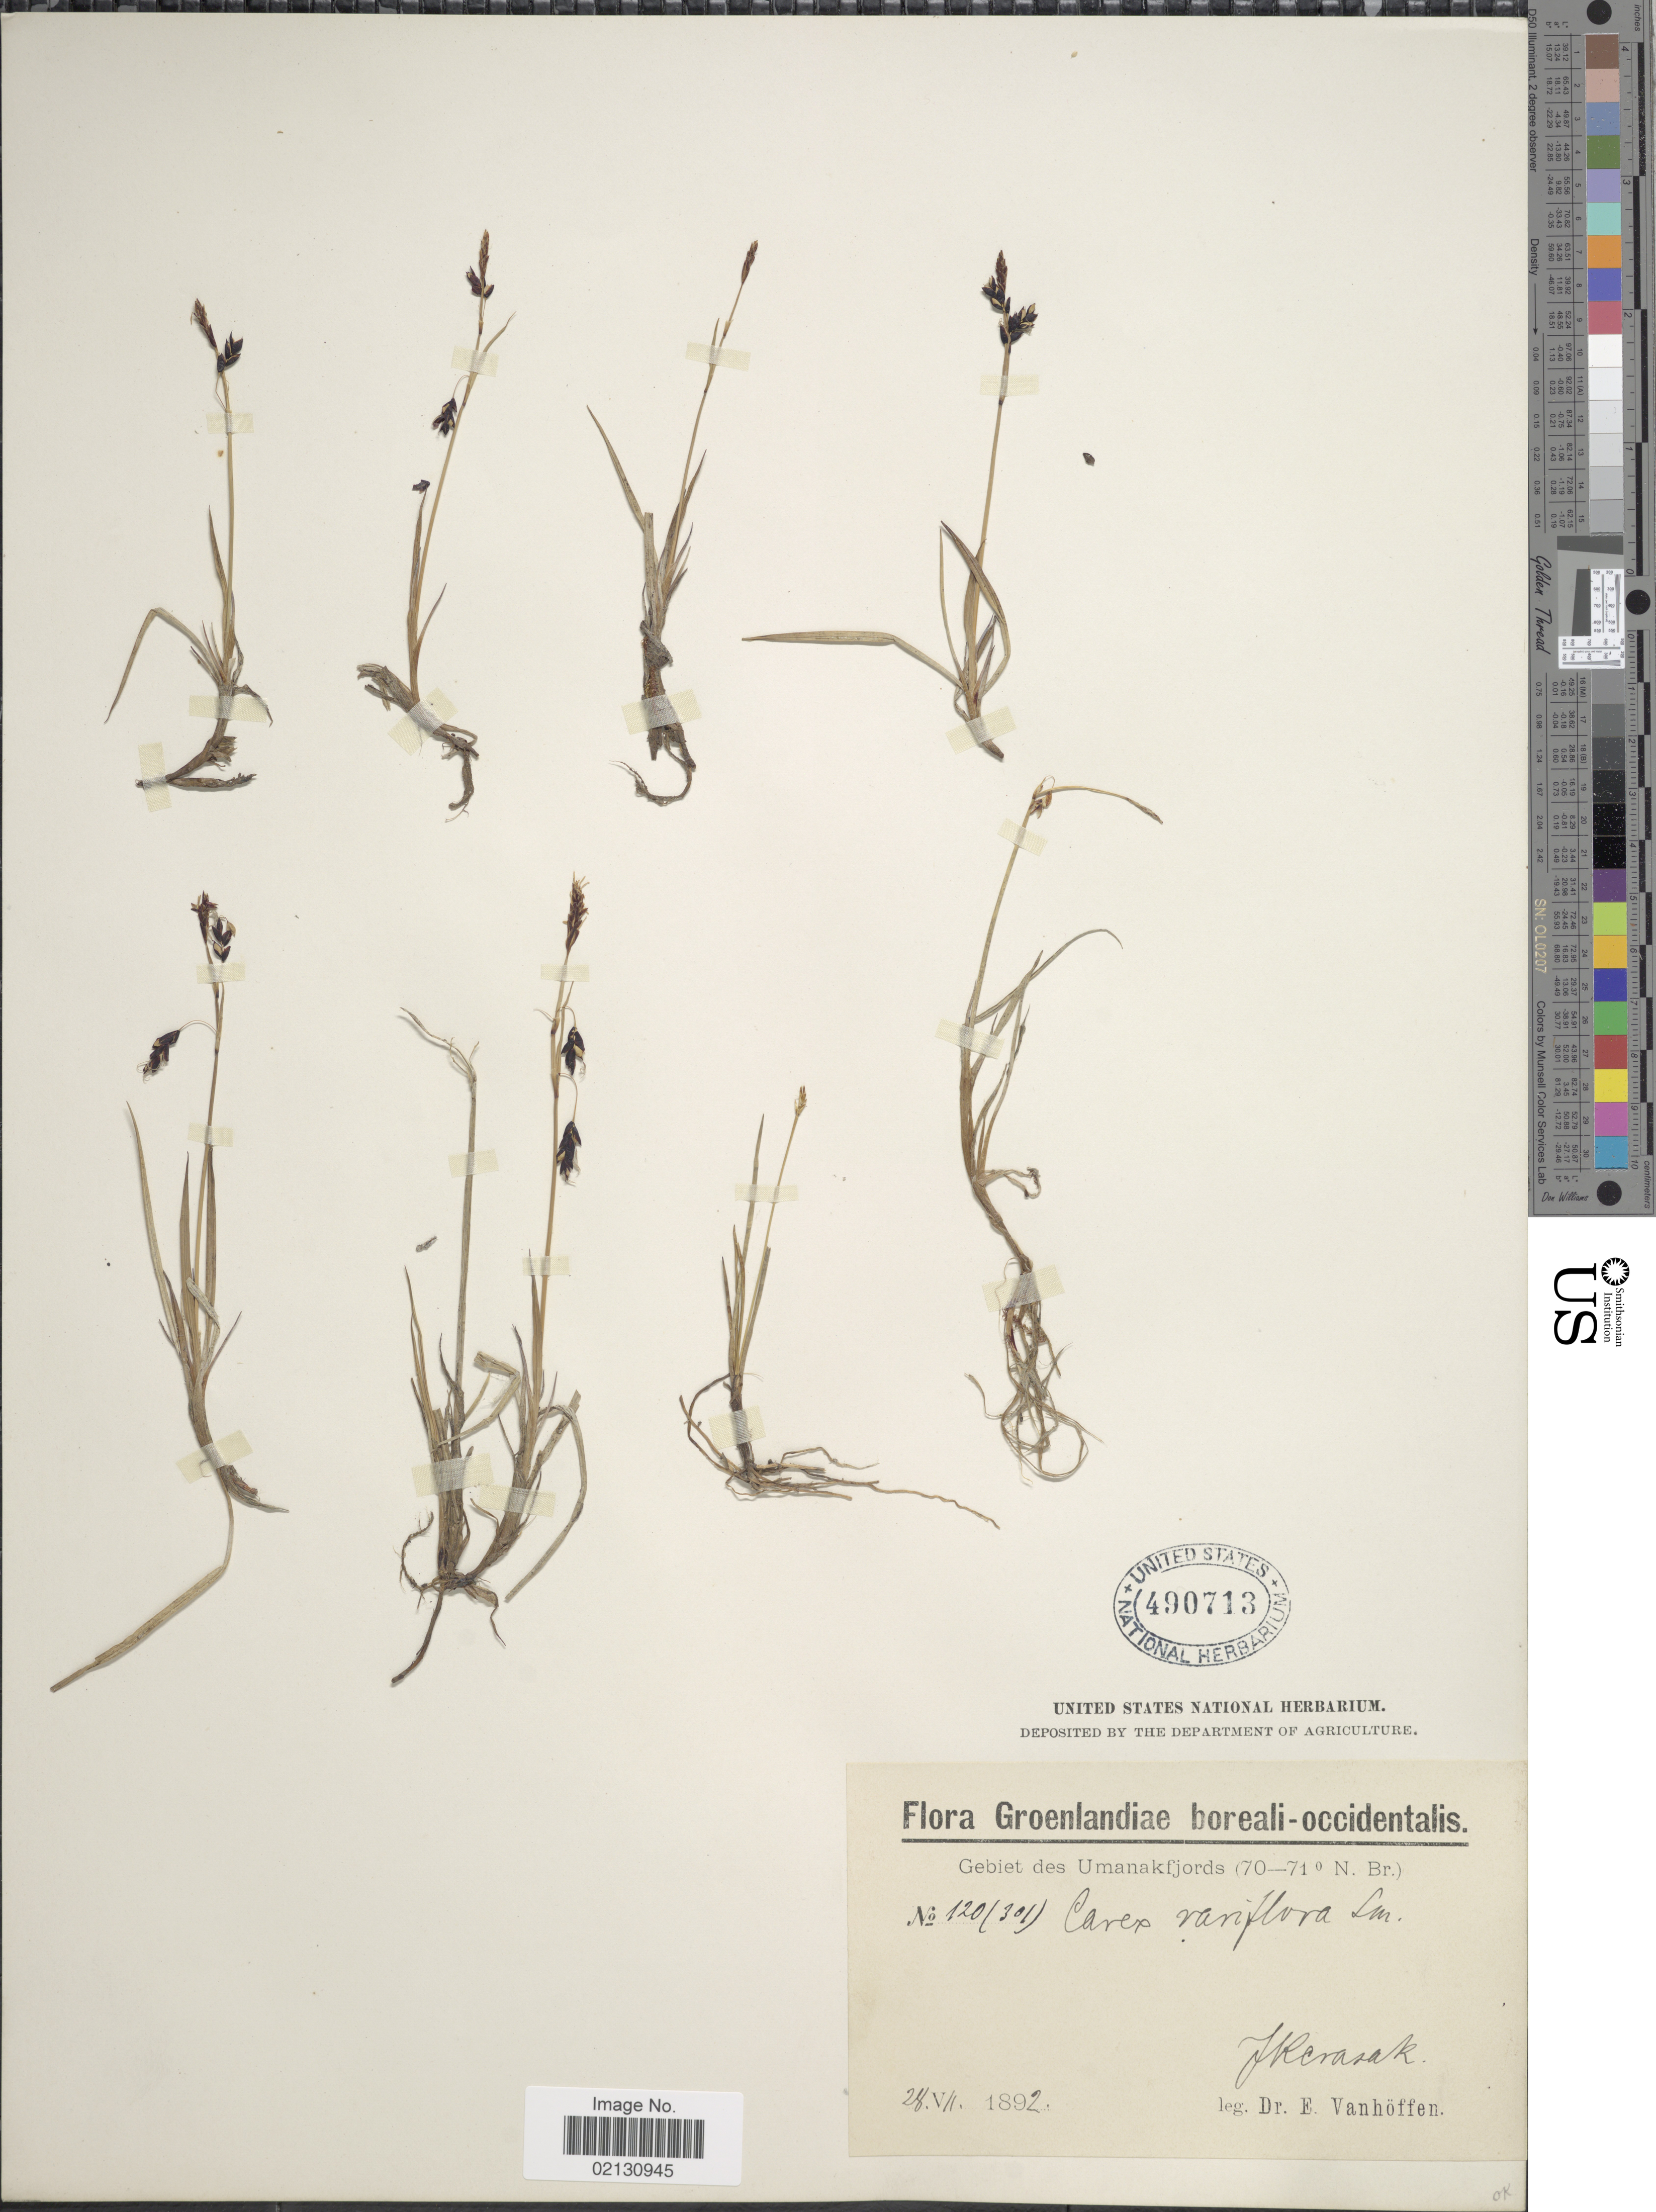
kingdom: Plantae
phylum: Tracheophyta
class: Liliopsida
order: Poales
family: Cyperaceae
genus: Carex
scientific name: Carex rariflora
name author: (Wahlenb.) Sm.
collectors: E. Vanhoffen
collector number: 120 (301)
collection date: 1892-07-28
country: Greenland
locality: Gebiet des Umanakfjords, Ikerasak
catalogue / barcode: US 490713